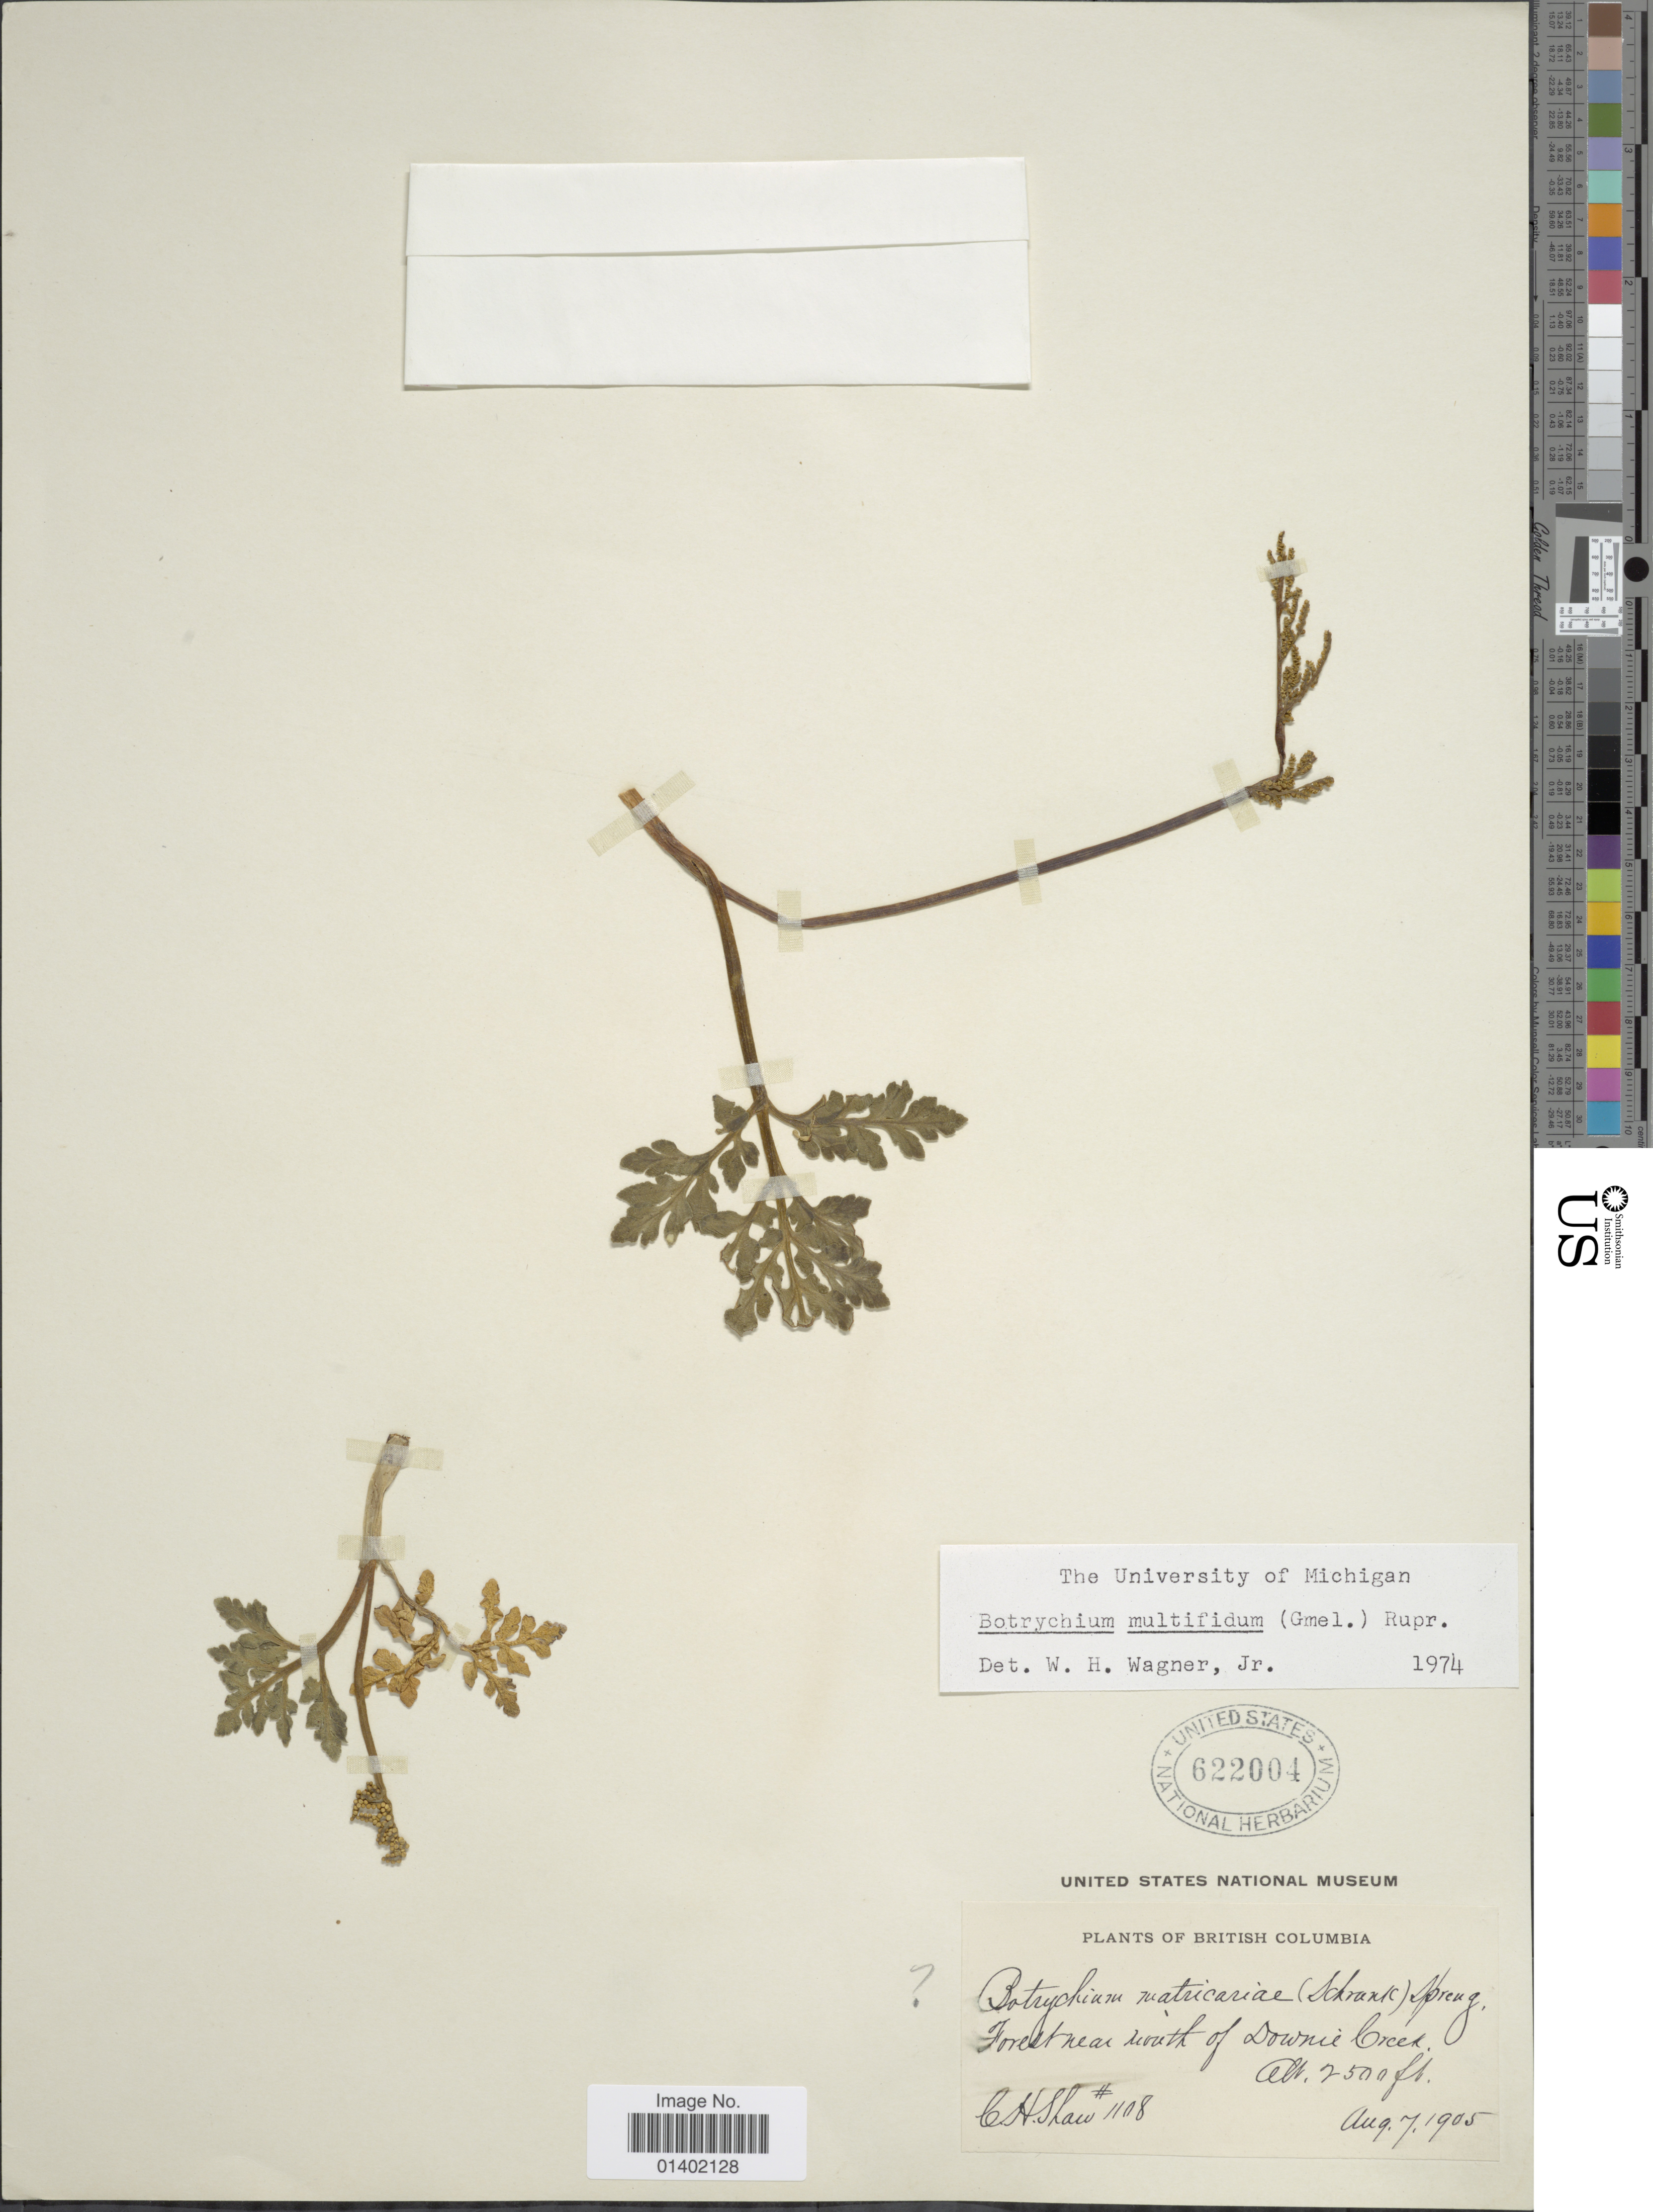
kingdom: Plantae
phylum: Tracheophyta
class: Polypodiopsida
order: Ophioglossales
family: Ophioglossaceae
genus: Botrychium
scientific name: Botrychium multifidum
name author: (J.F. Gmel.) Rupr.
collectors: C. H. Shaw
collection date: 1905-08-07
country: Canada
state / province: British Columbia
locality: British Columbia, Forest near south of Downie Greek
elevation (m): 762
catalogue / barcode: US 622004